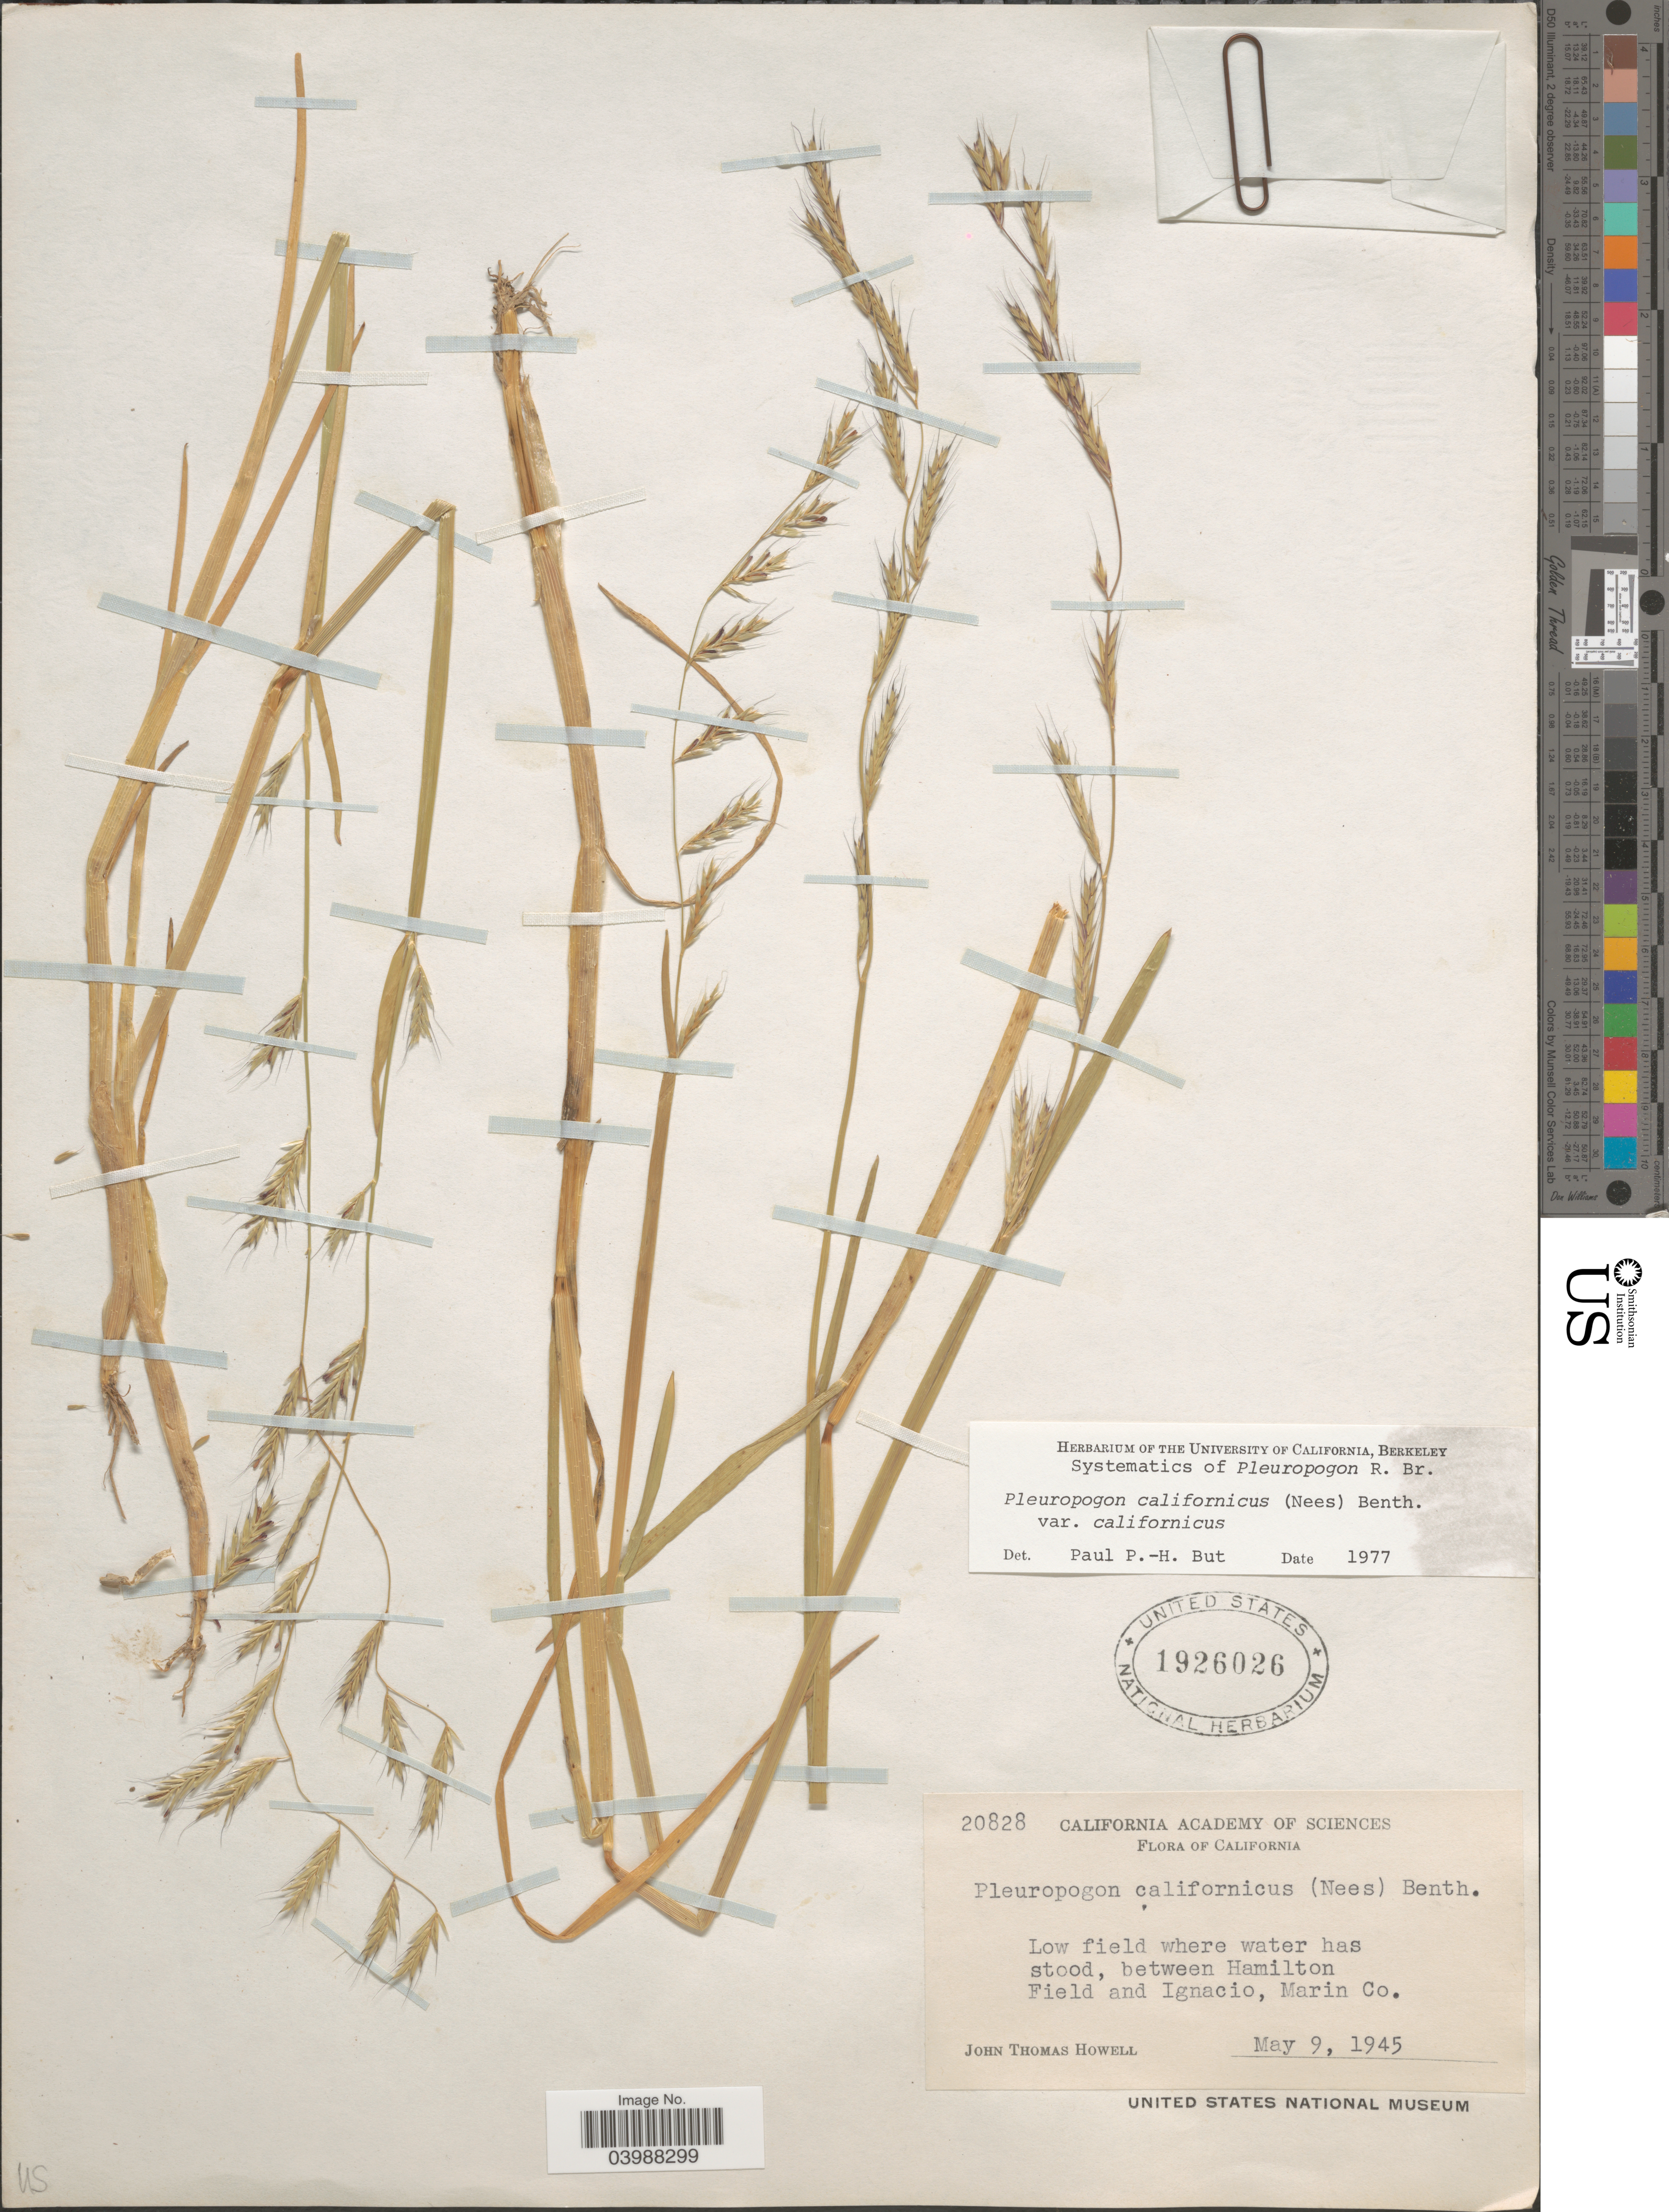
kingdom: Plantae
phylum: Tracheophyta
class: Liliopsida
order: Poales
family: Poaceae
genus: Pleuropogon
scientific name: Pleuropogon californicus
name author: (Nees) Benth. ex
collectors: J. T. Howell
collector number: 20828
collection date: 1945-05-09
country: United States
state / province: California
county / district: Marin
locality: Between Hamilton Field and Ignacio, Marin Co.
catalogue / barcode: US 1926026